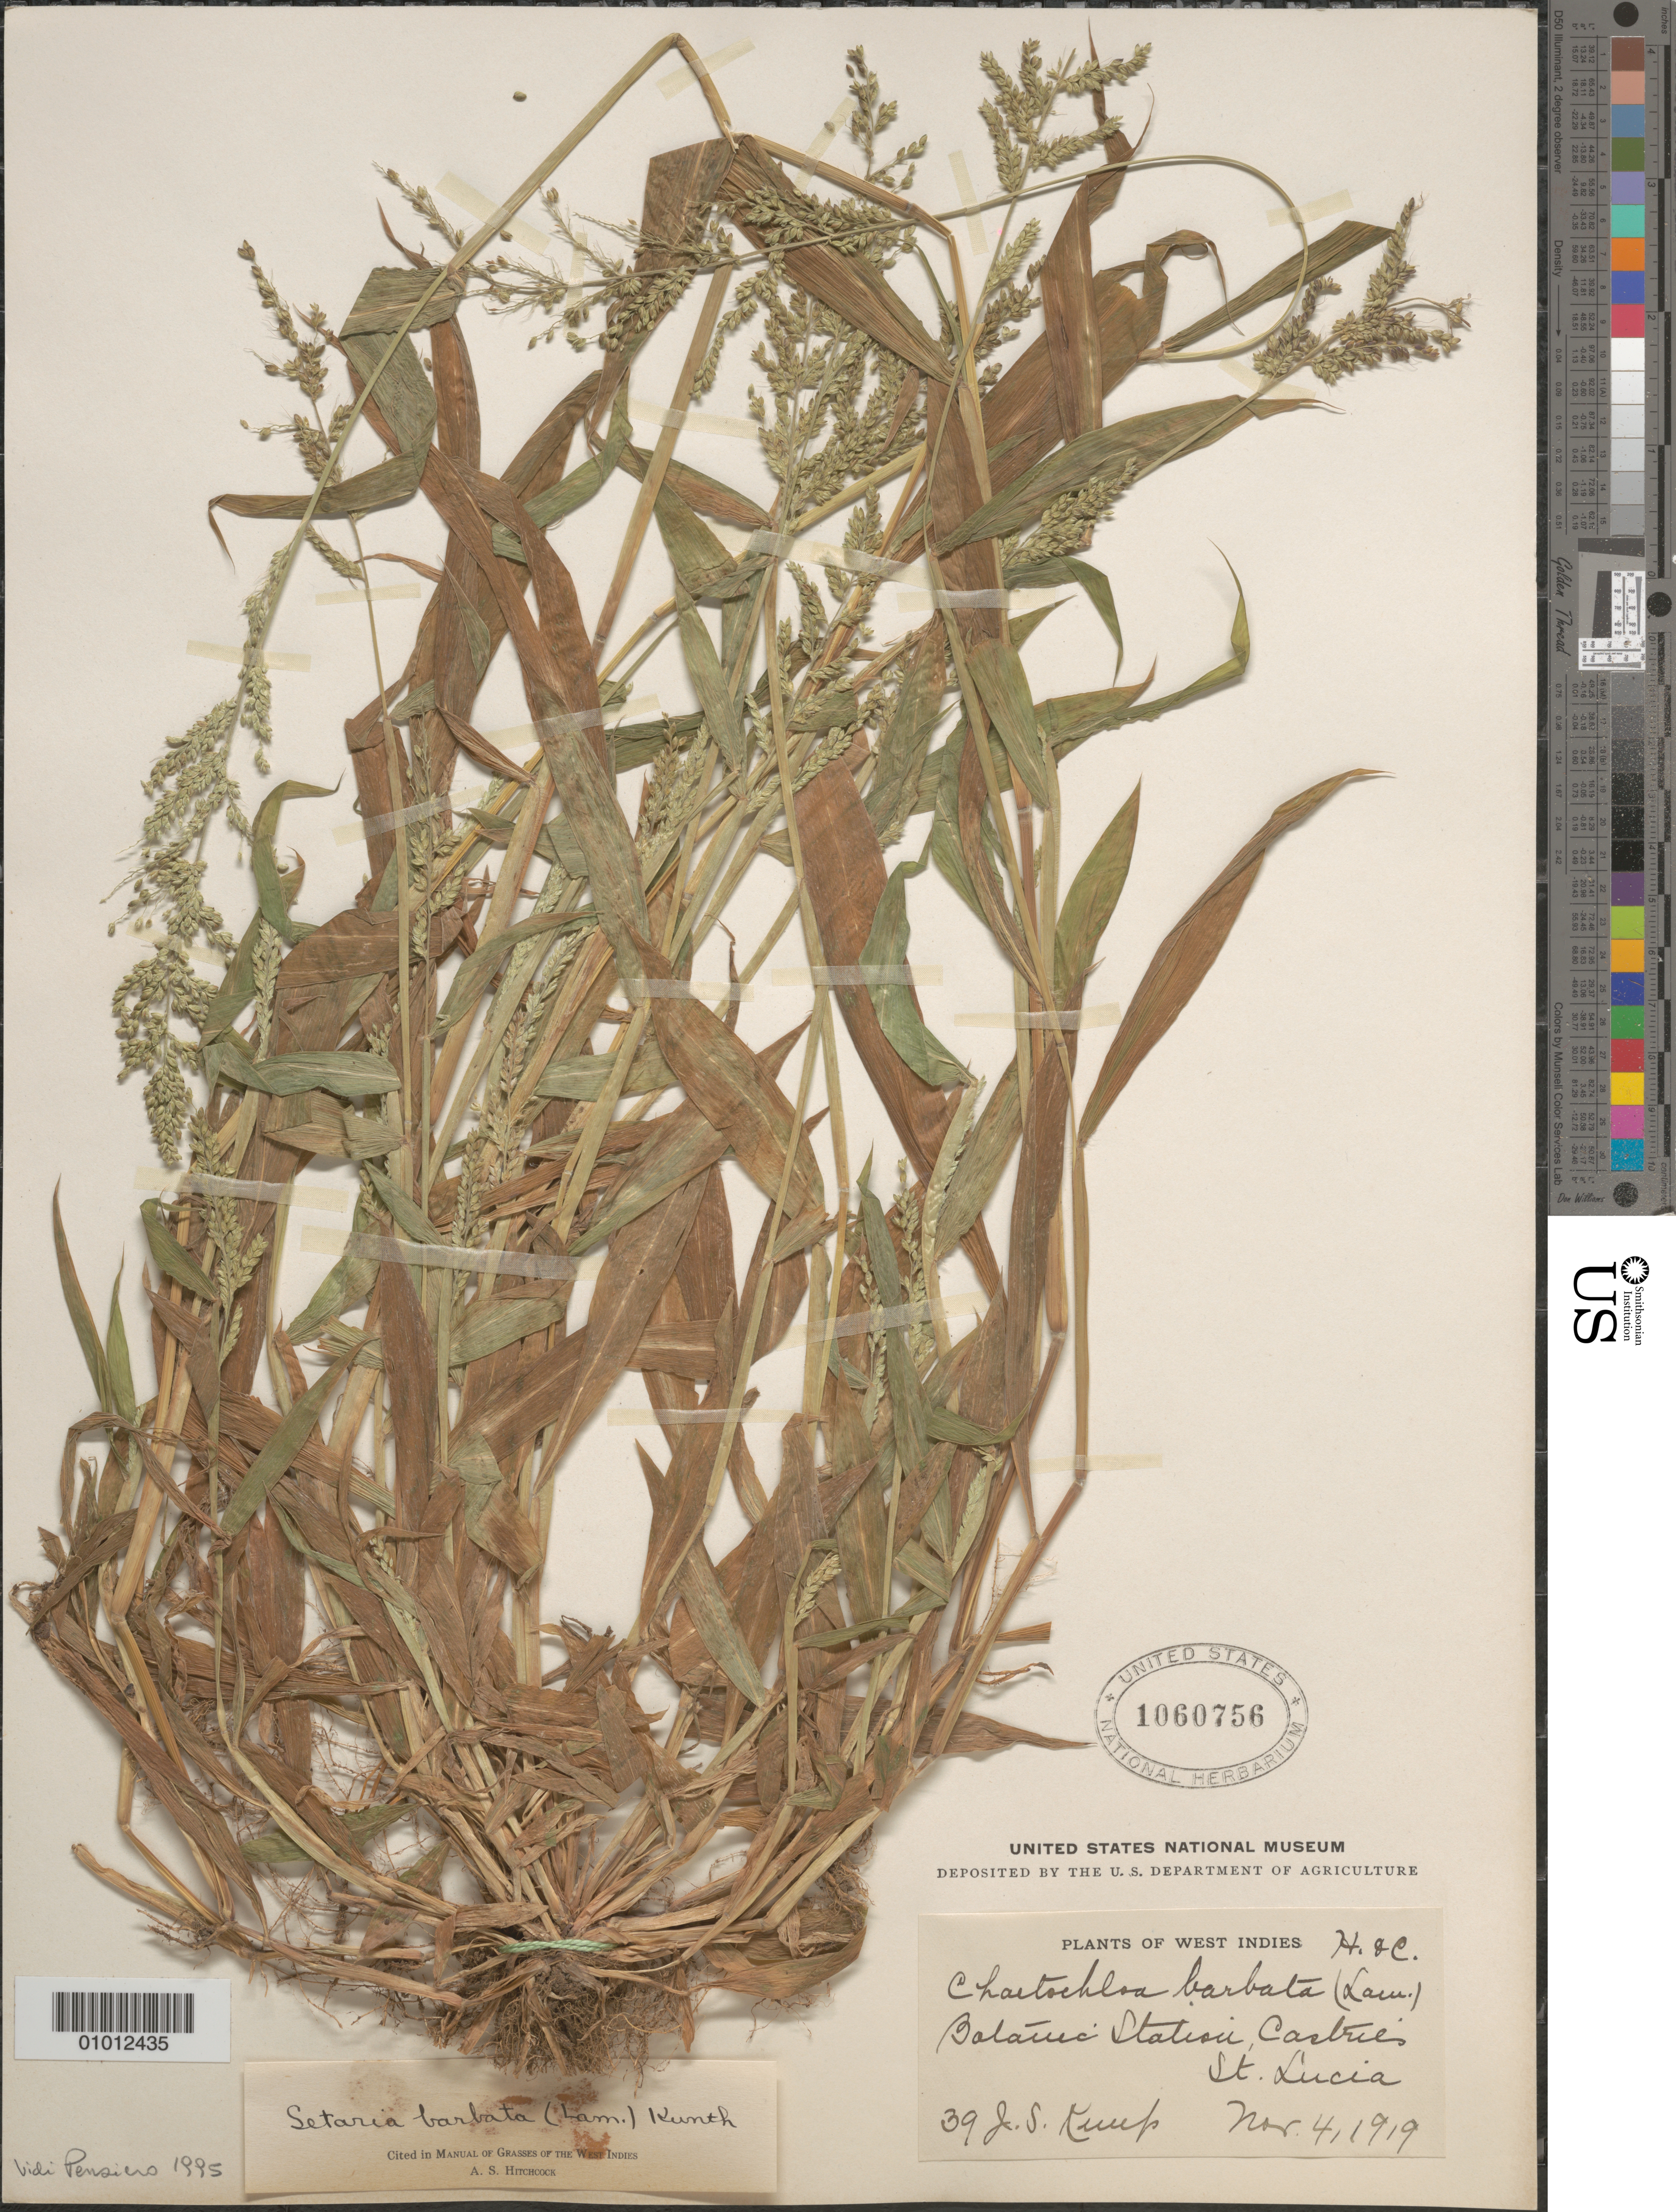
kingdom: Plantae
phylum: Tracheophyta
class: Liliopsida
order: Poales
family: Poaceae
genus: Setaria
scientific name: Setaria barbata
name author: (Lam.) Kunth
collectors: J. Kemp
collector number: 39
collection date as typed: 04 Nov 1919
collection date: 1919-11-04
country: St. Lucia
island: St. Lucia I.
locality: Botanic Station, Castries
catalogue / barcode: US 1060756